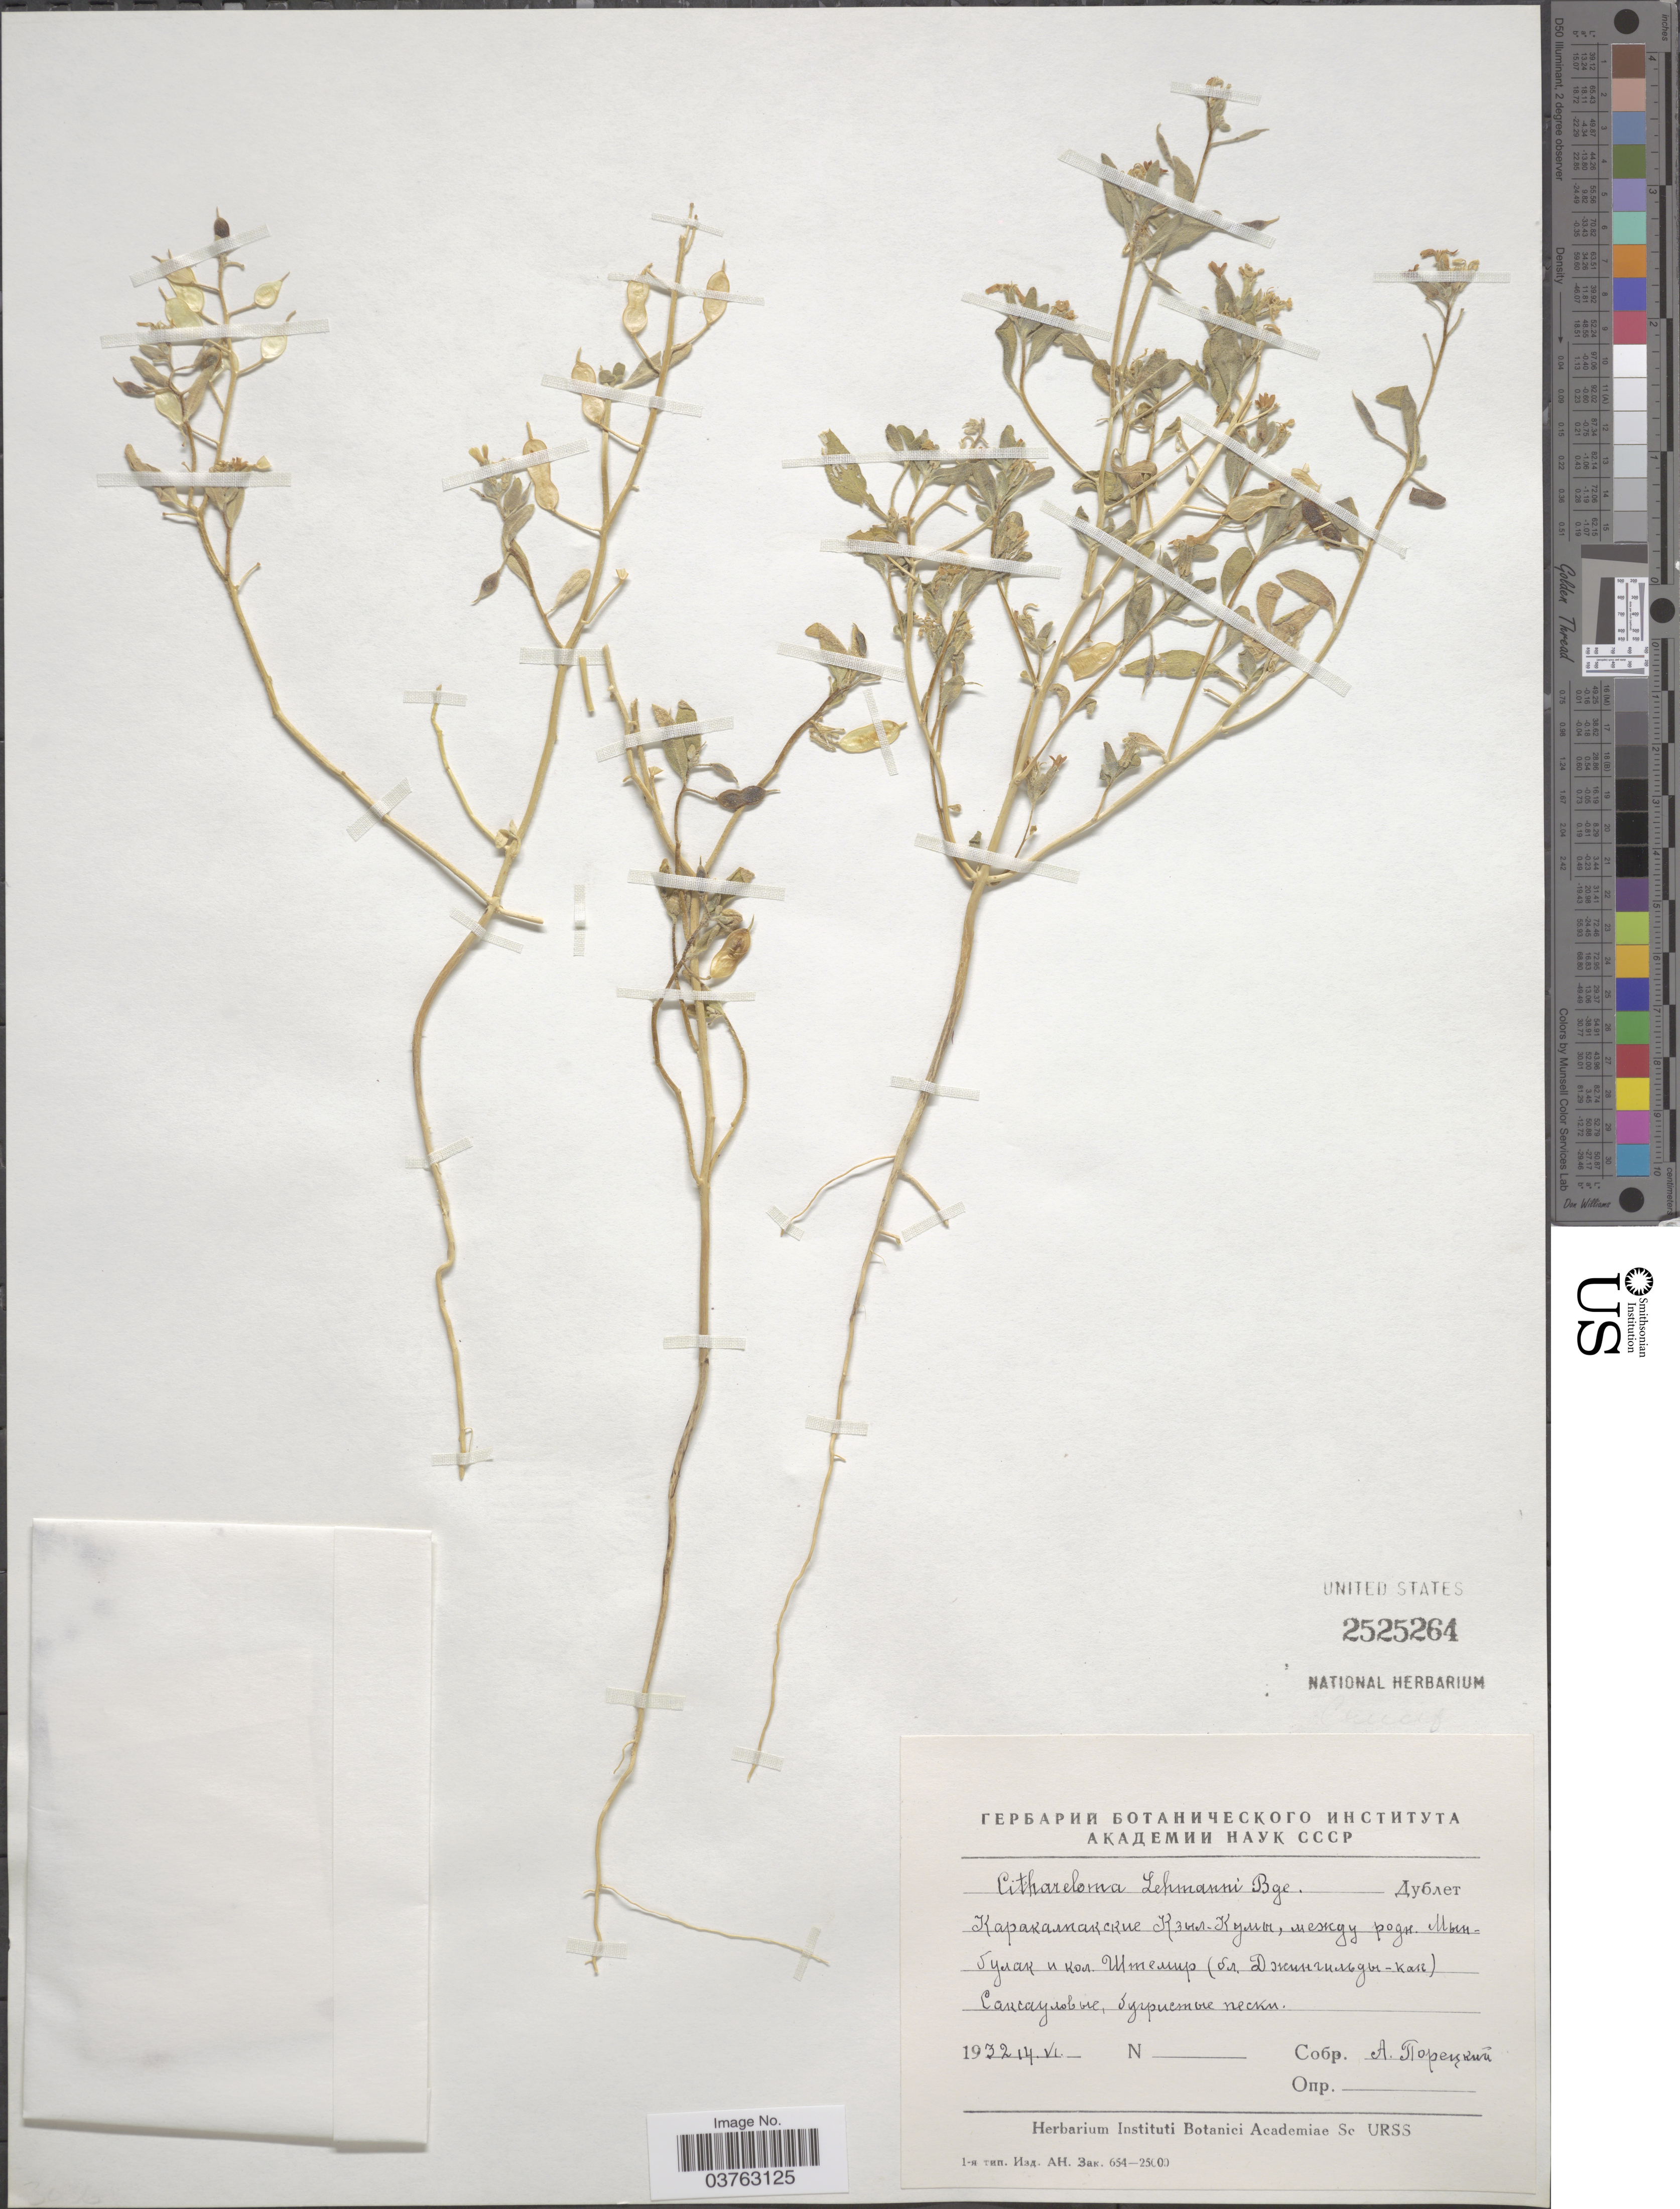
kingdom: Plantae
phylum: Tracheophyta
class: Magnoliopsida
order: Brassicales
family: Brassicaceae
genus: Cithareloma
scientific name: Cithareloma lehmannii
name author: Bunge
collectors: A. Poretskiy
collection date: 1932-06-14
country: Kazakhstan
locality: Between spring Mynbulak and Kolodets Shtemir near Dzhingildy.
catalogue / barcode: US 2525264